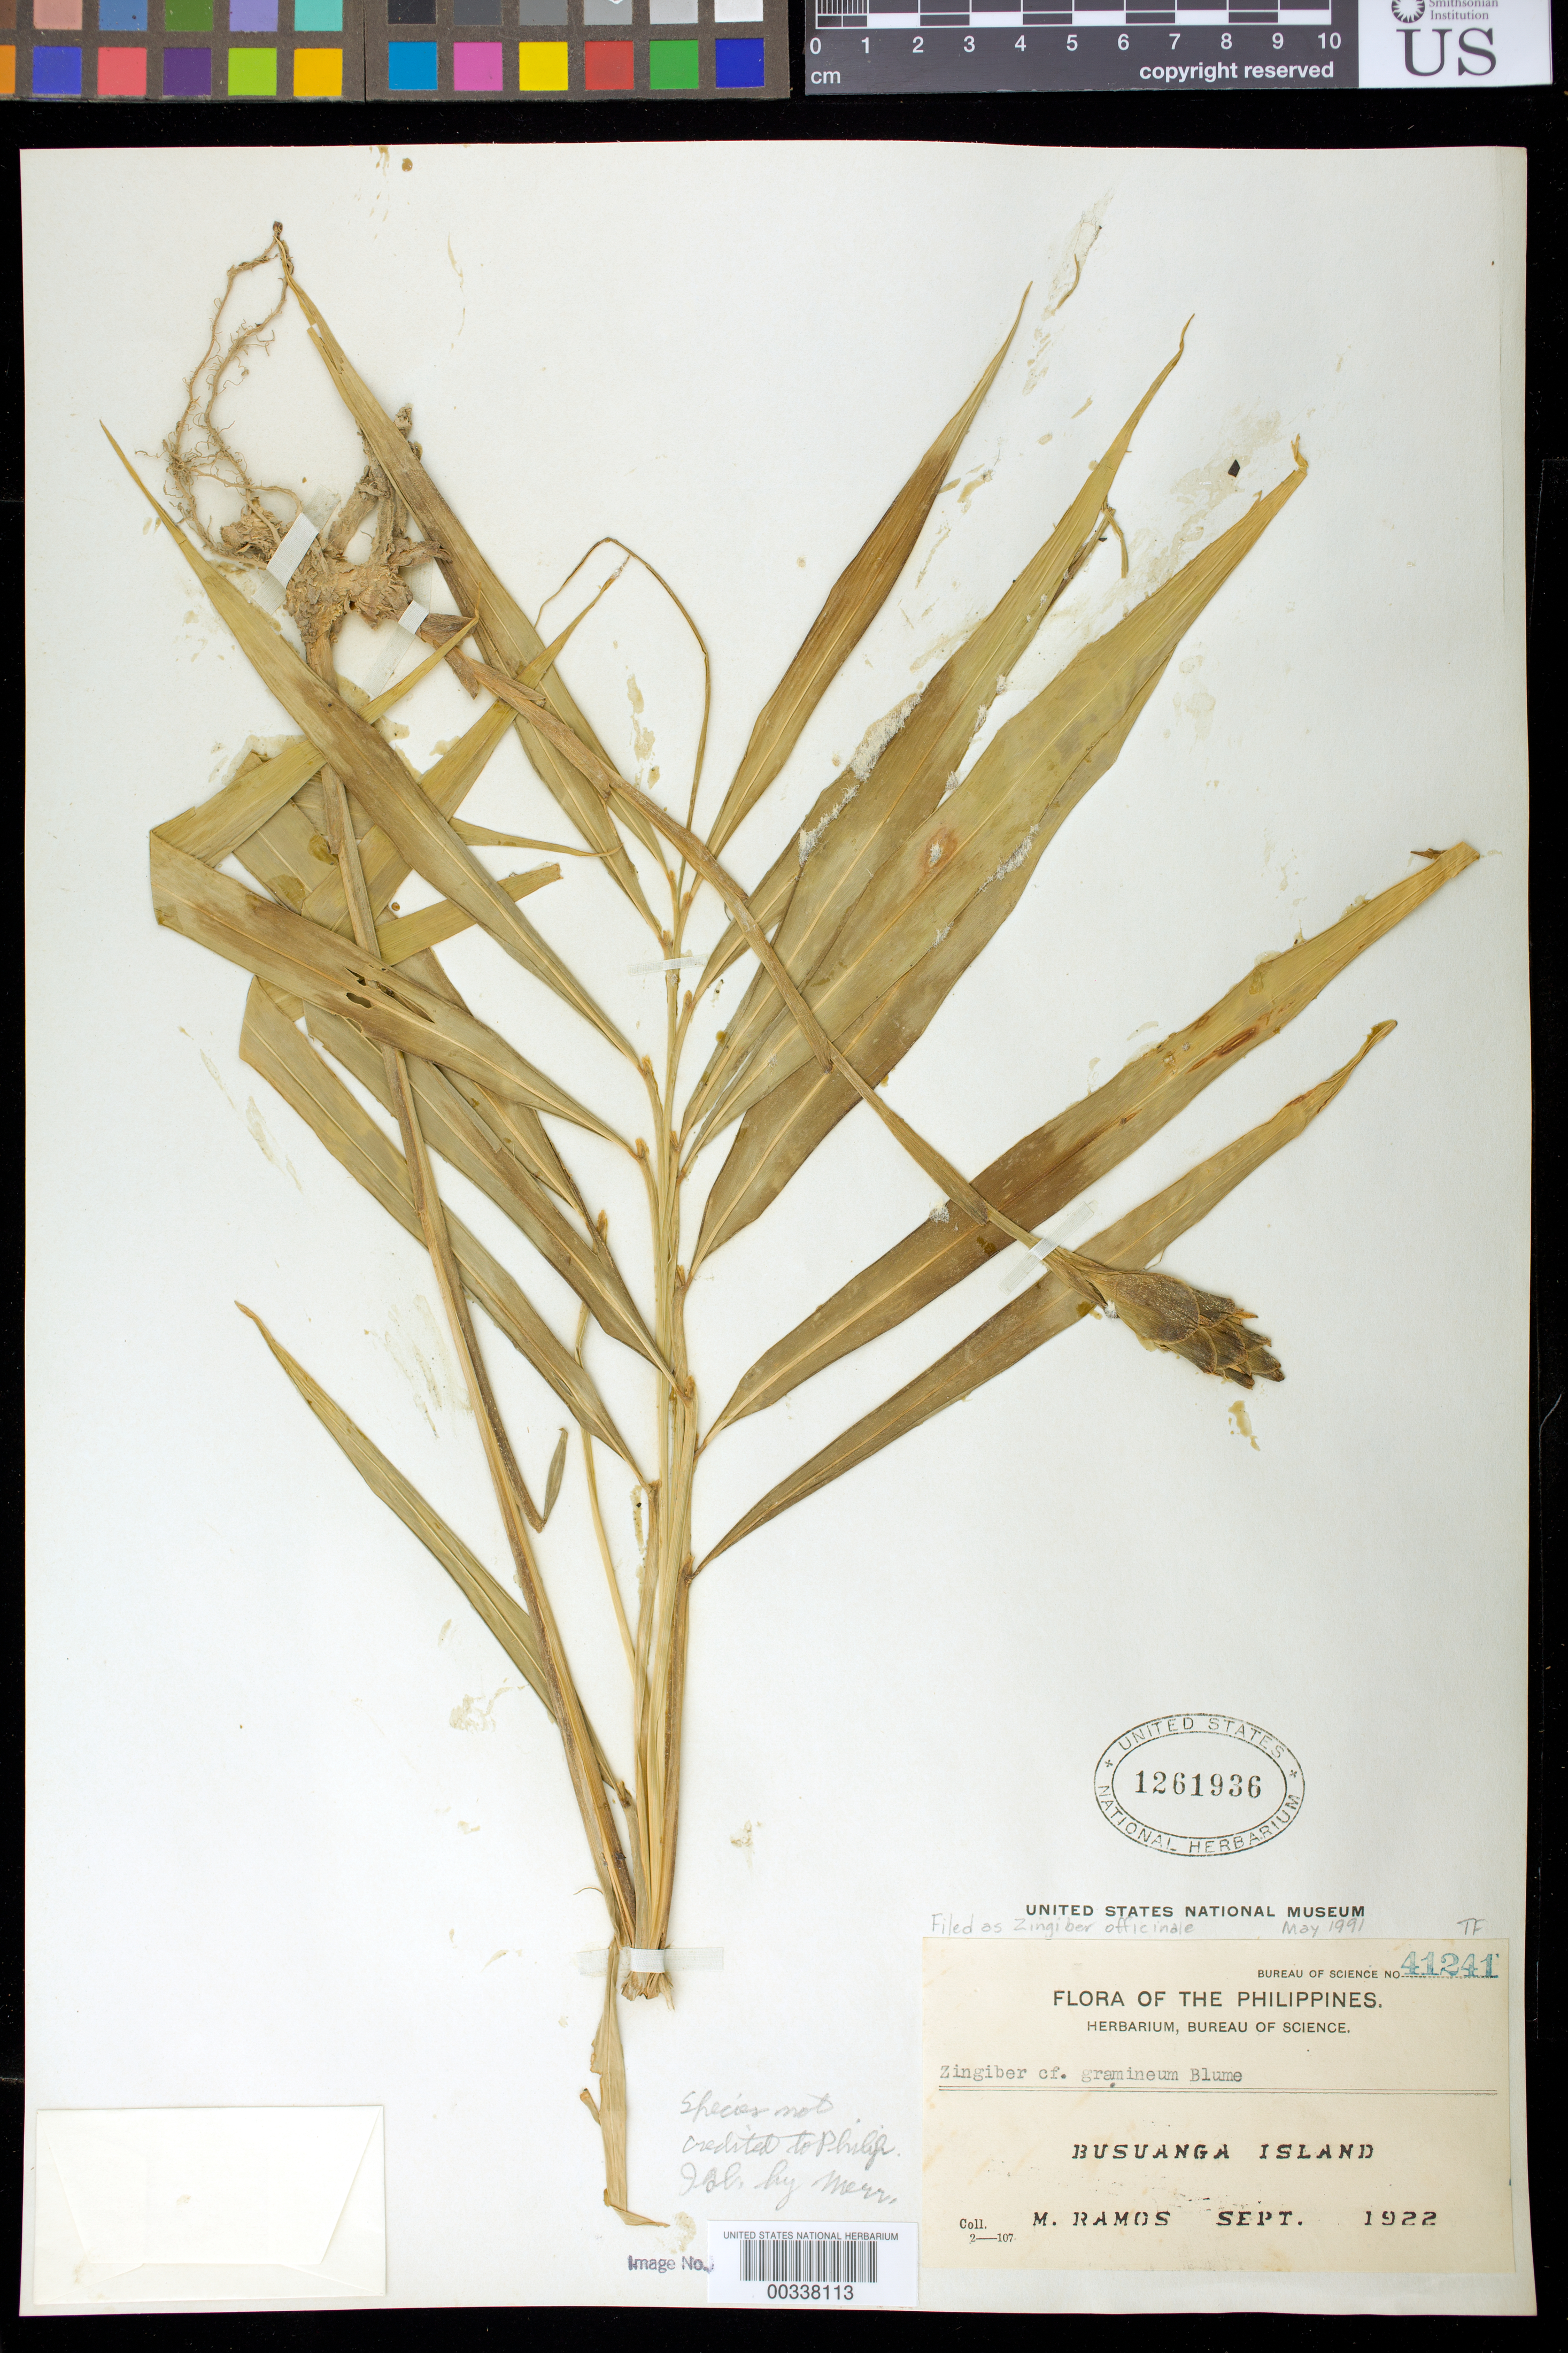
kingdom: Plantae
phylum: Tracheophyta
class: Liliopsida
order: Zingiberales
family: Zingiberaceae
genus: Zingiber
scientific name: Zingiber officinale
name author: Roscoe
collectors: M. Ramos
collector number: Bur. Sci. 41241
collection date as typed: Sep 1922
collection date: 1922-09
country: Philippines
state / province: Mimaropa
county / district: Palawan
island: Busuanga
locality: Busuanga island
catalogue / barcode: US 1261936